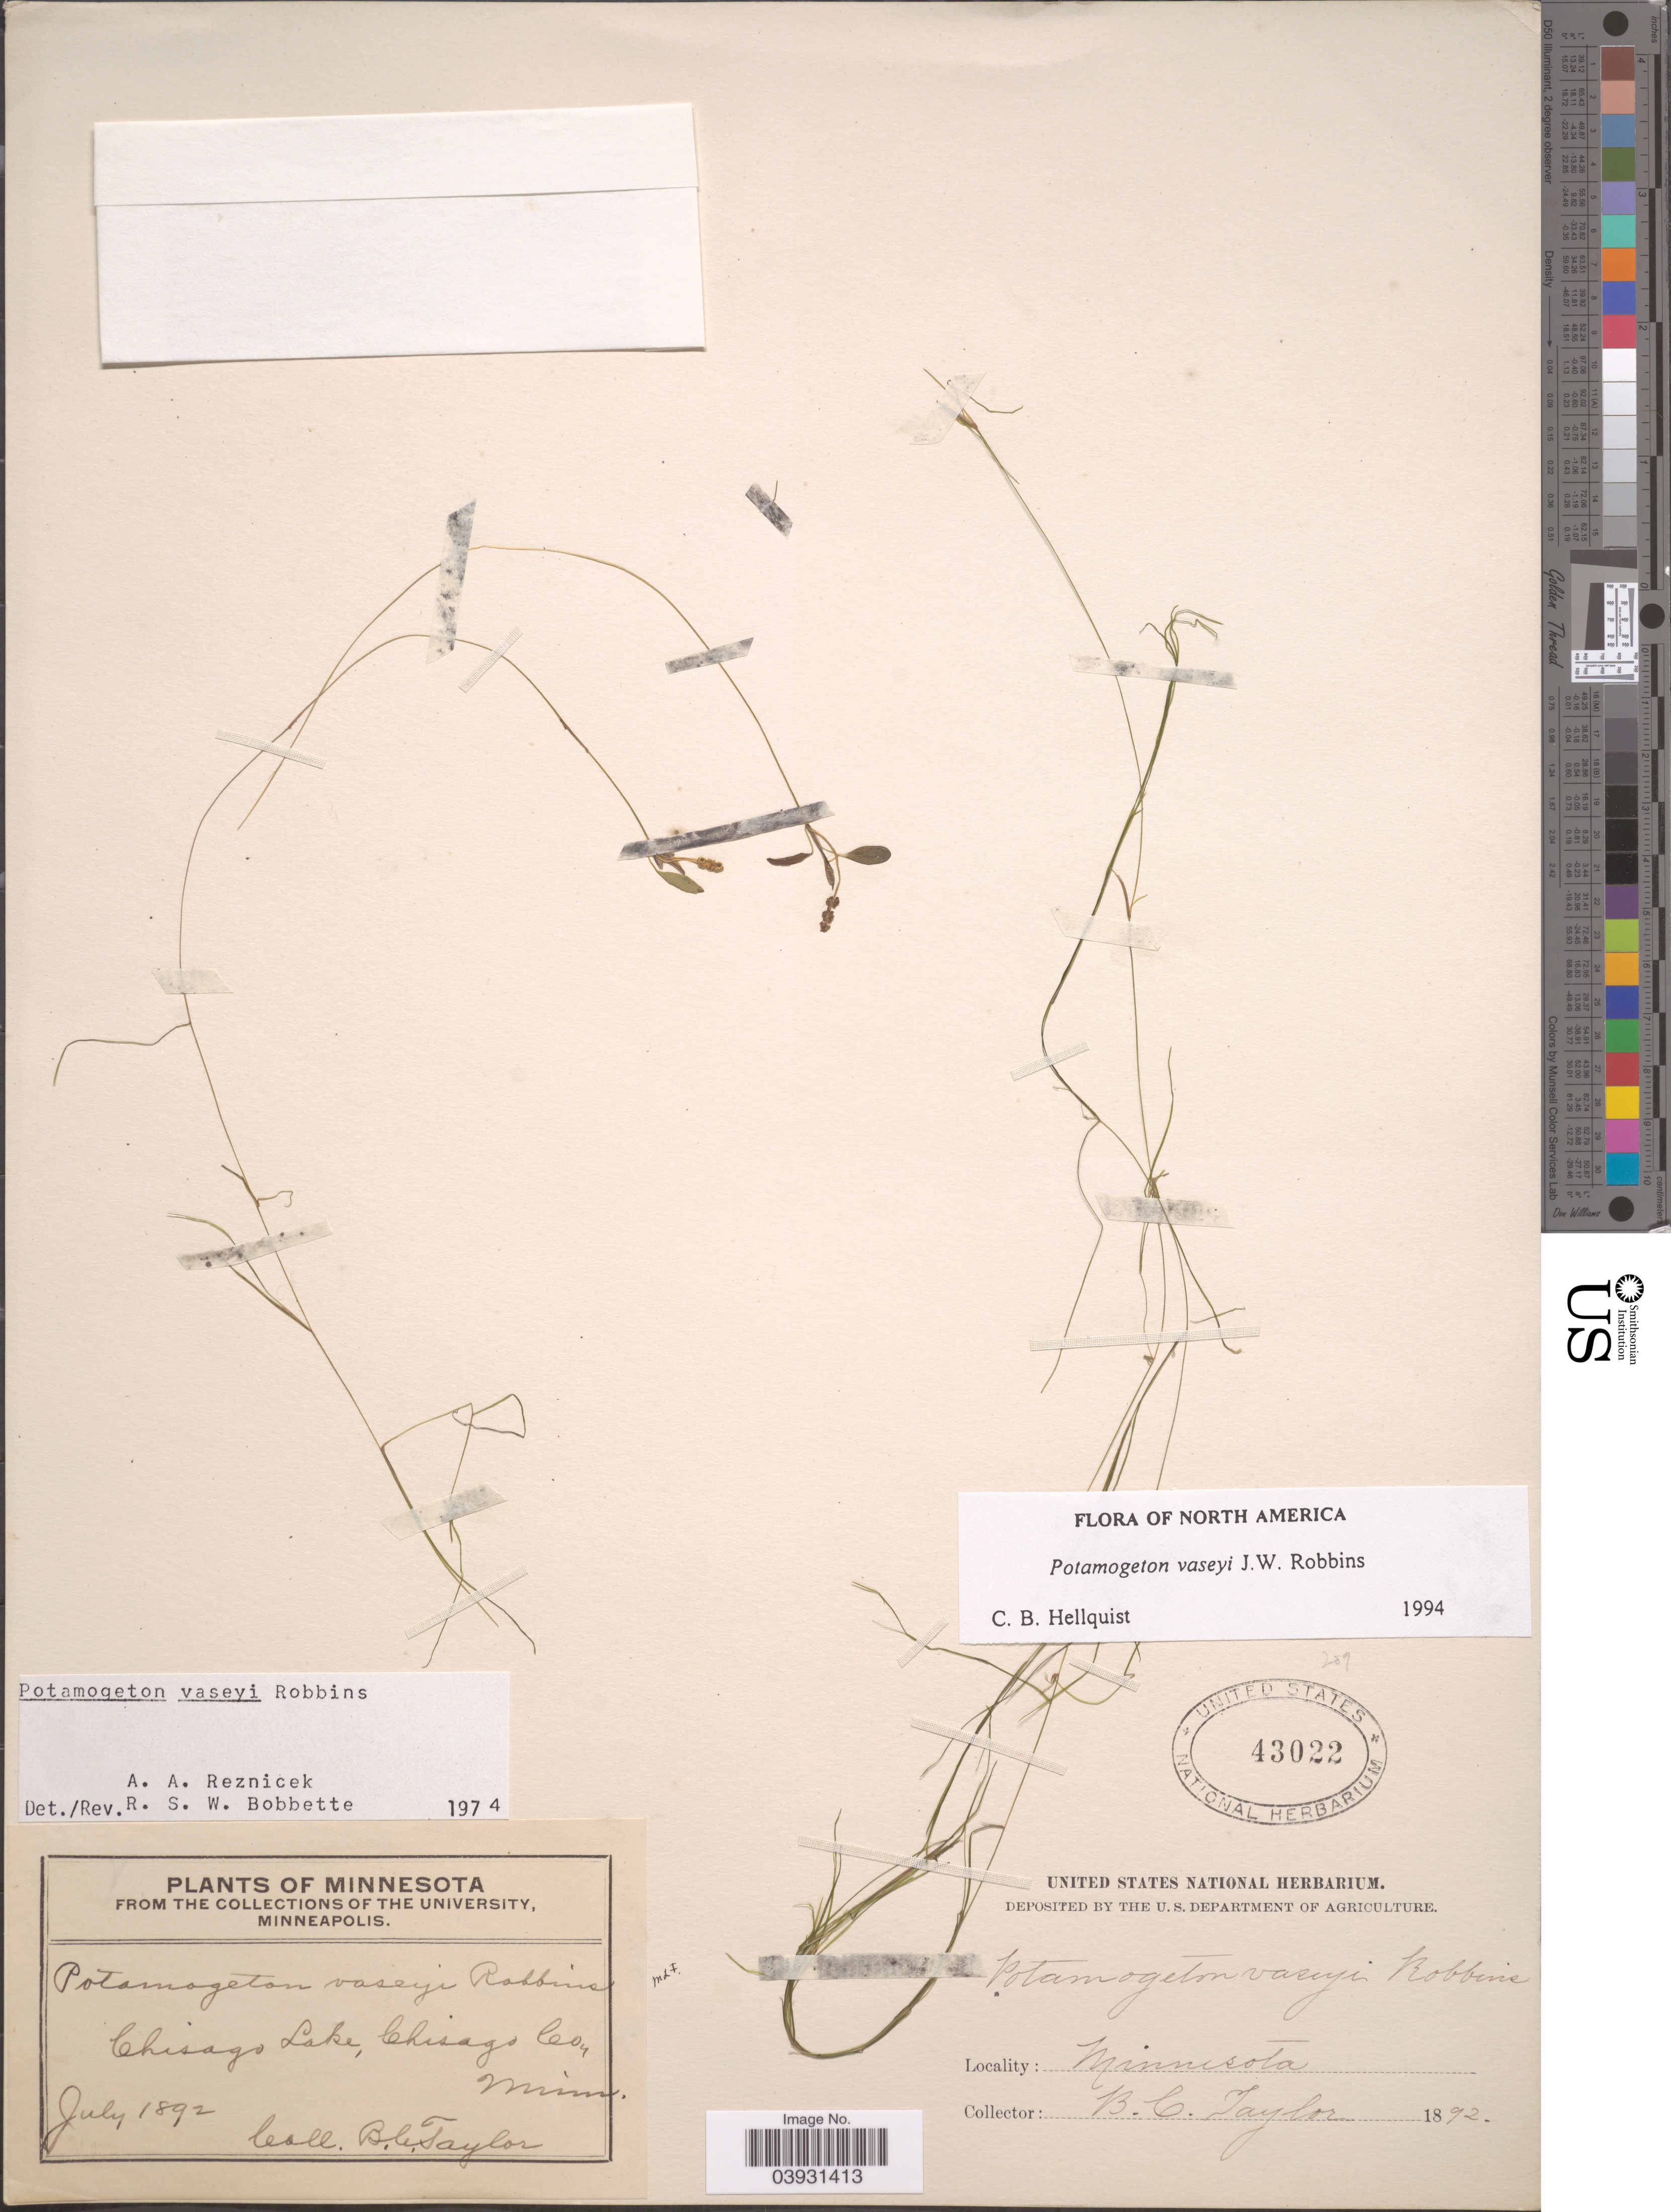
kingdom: Plantae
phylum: Tracheophyta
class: Liliopsida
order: Alismatales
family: Potamogetonaceae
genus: Potamogeton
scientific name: Potamogeton vaseyi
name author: J.W. Robbins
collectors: B. C. Taylor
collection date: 1892-07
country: United States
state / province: Minnesota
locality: Chisago Lake, Chisago Co.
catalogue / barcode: US 43022